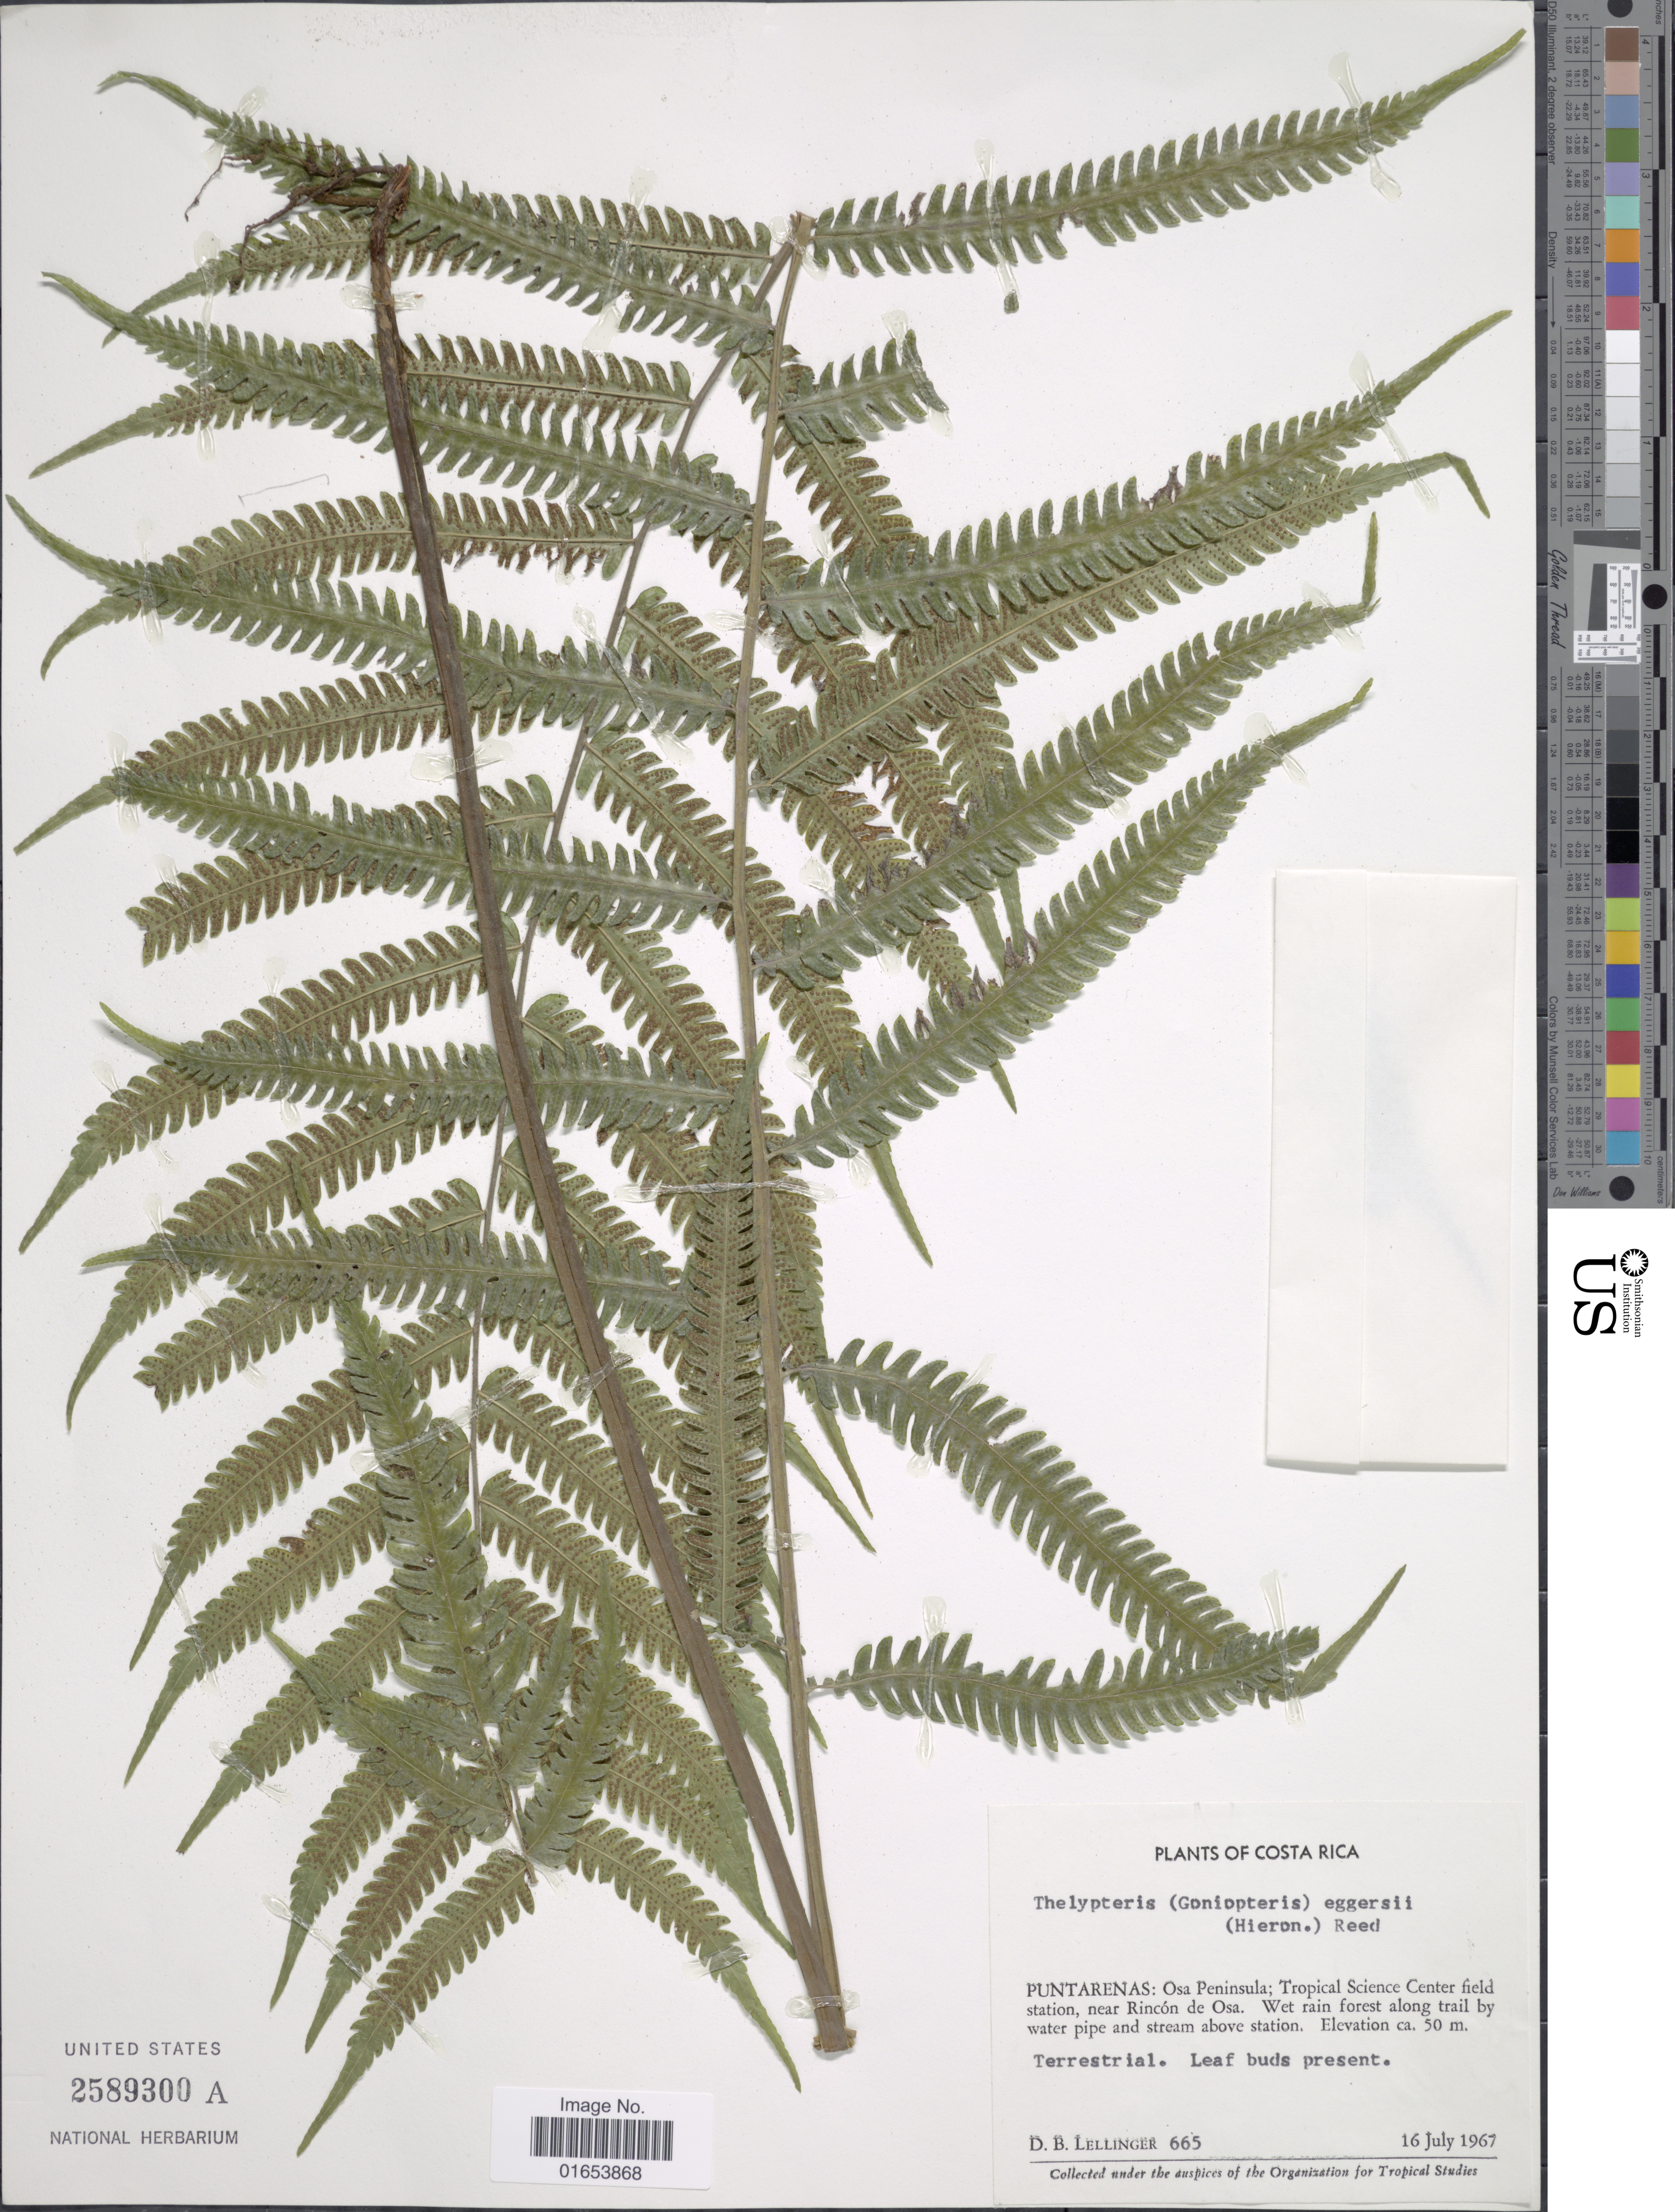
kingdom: Plantae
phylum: Tracheophyta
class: Polypodiopsida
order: Polypodiales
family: Thelypteridaceae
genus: Goniopteris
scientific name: Goniopteris eggersii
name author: (Hieron.) Alston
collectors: D. B. Lellinger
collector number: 665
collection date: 1967-07-16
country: Costa Rica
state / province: Puntarenas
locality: Puntarenas: Osa Peninsula; Tropical Science Center field station SW of Rincon de Osa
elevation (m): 50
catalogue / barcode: US 2589300A